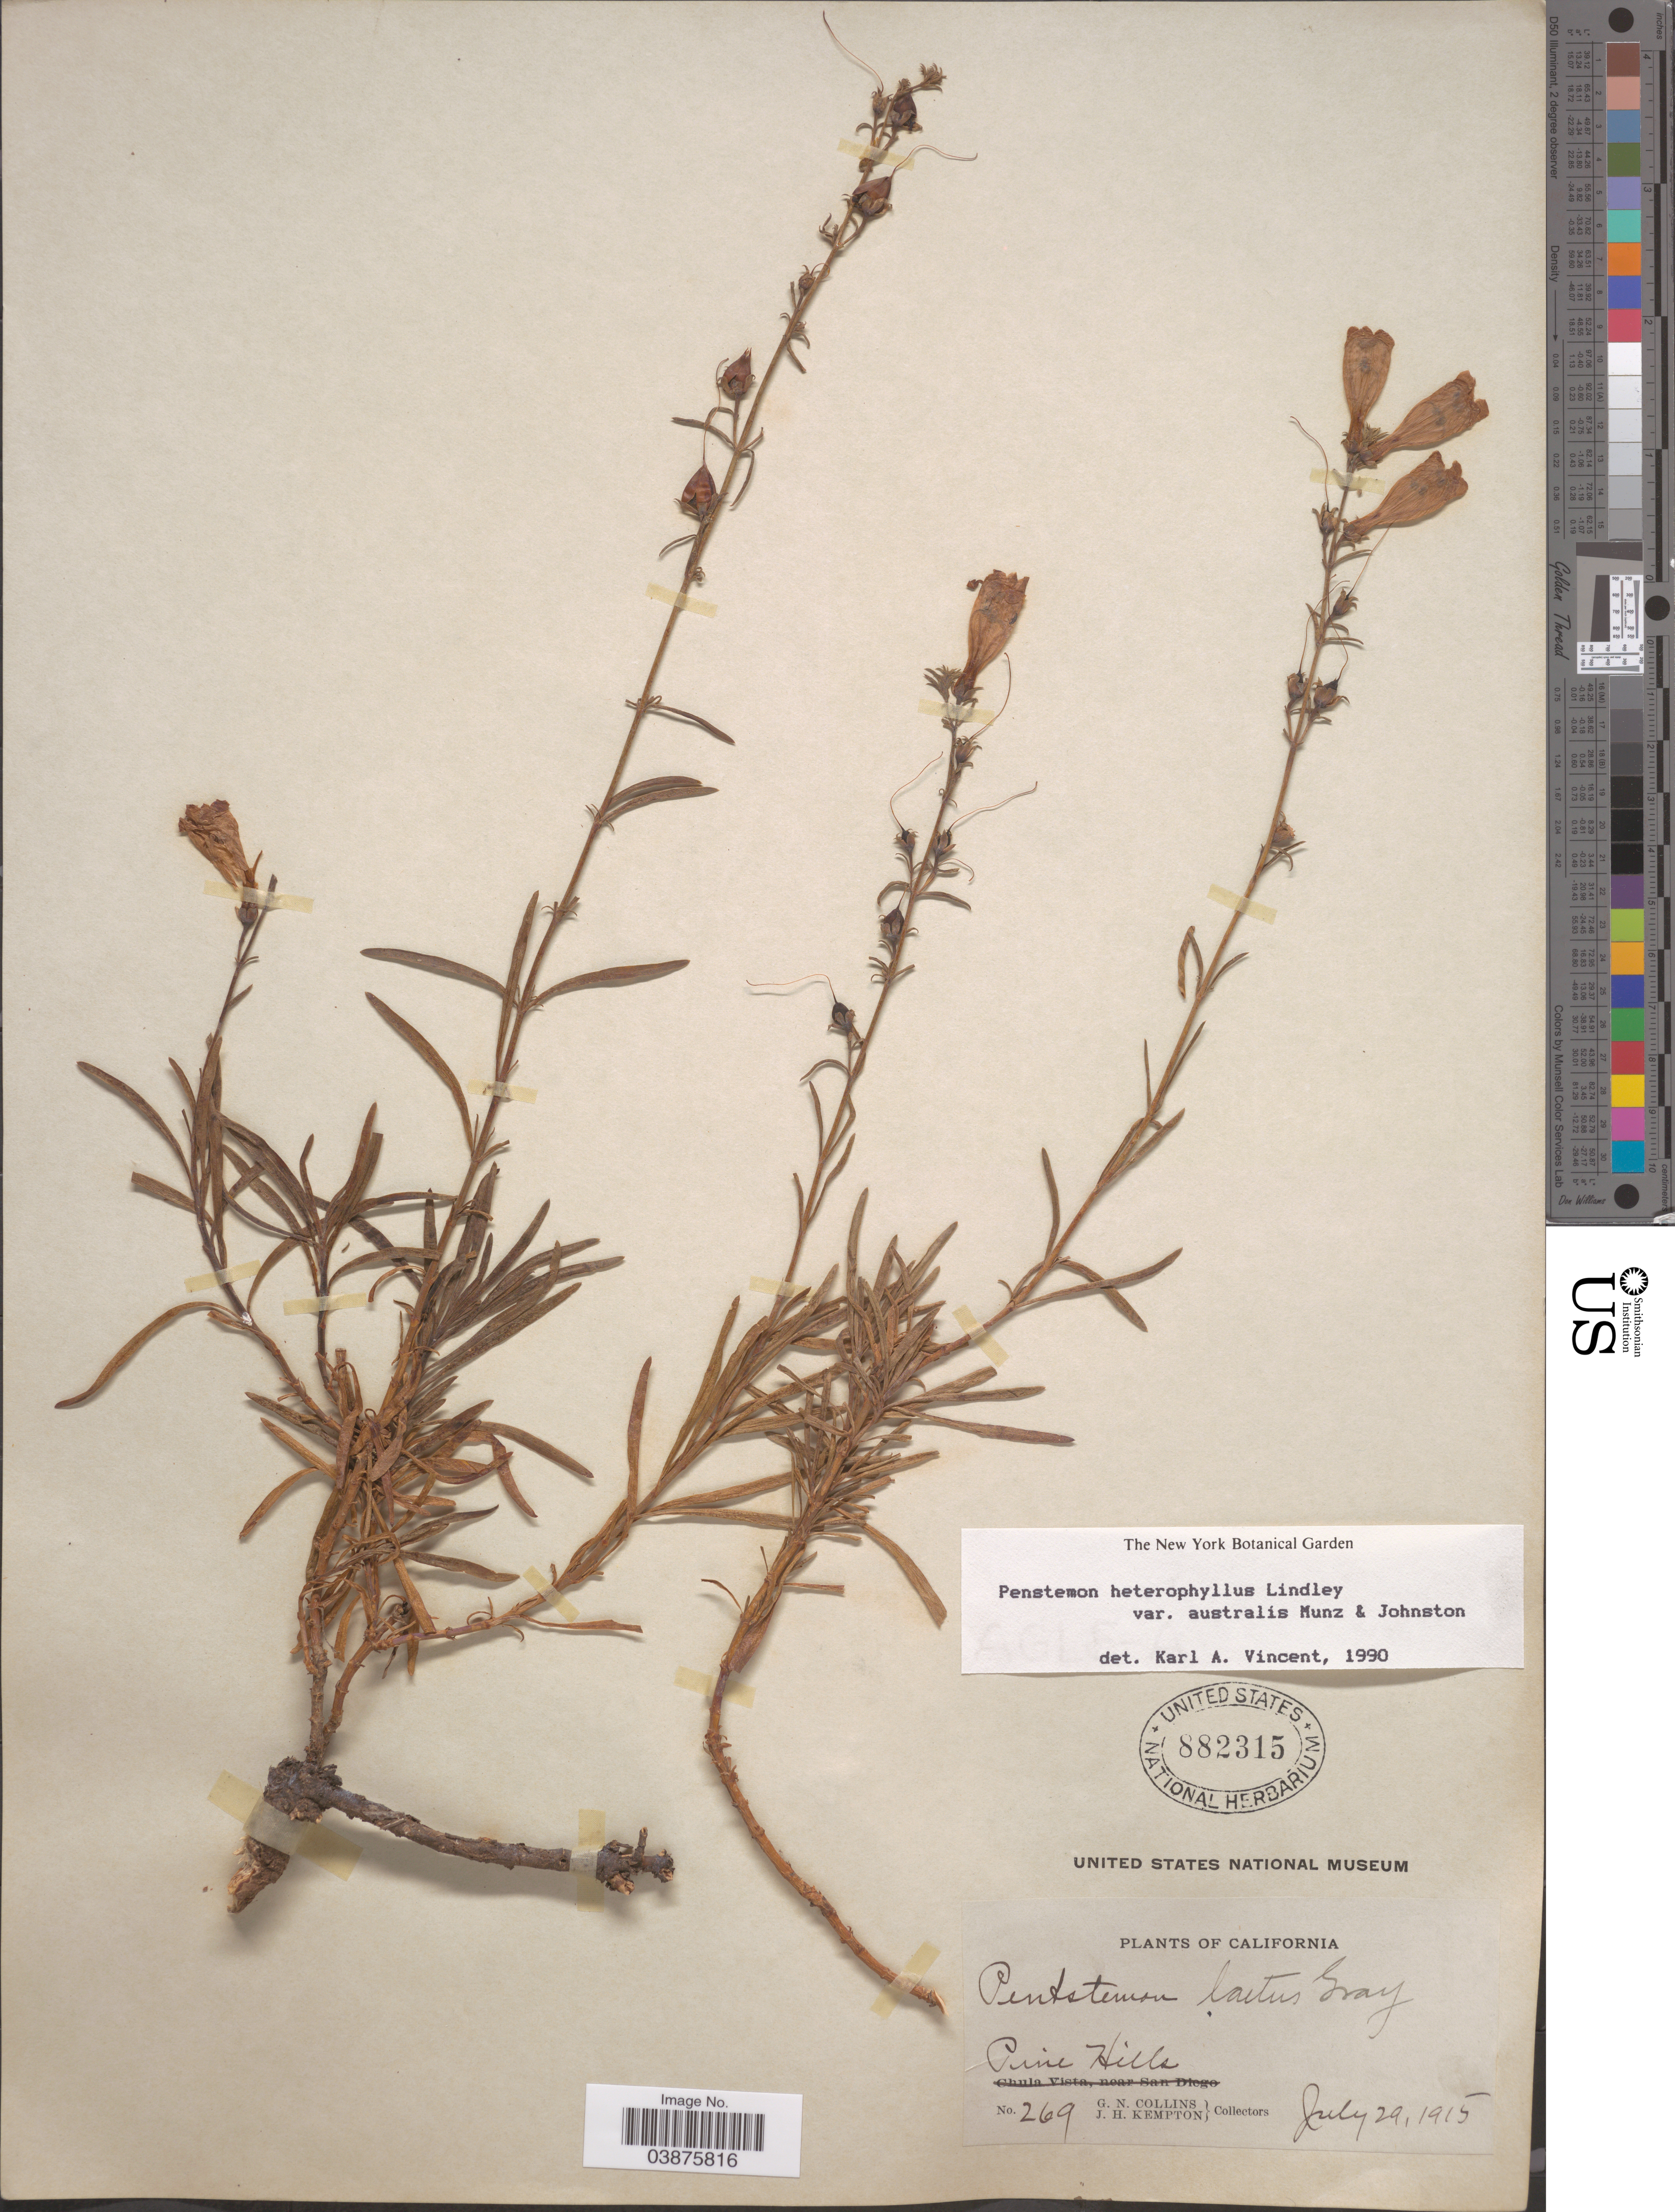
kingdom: Plantae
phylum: Tracheophyta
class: Magnoliopsida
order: Lamiales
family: Plantaginaceae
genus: Penstemon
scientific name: Penstemon heterophyllus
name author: Lindl.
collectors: G. Collins & J. H. Kempton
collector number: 269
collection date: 1915-07-29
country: United States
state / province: California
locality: Pine Hills.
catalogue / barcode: US 882315